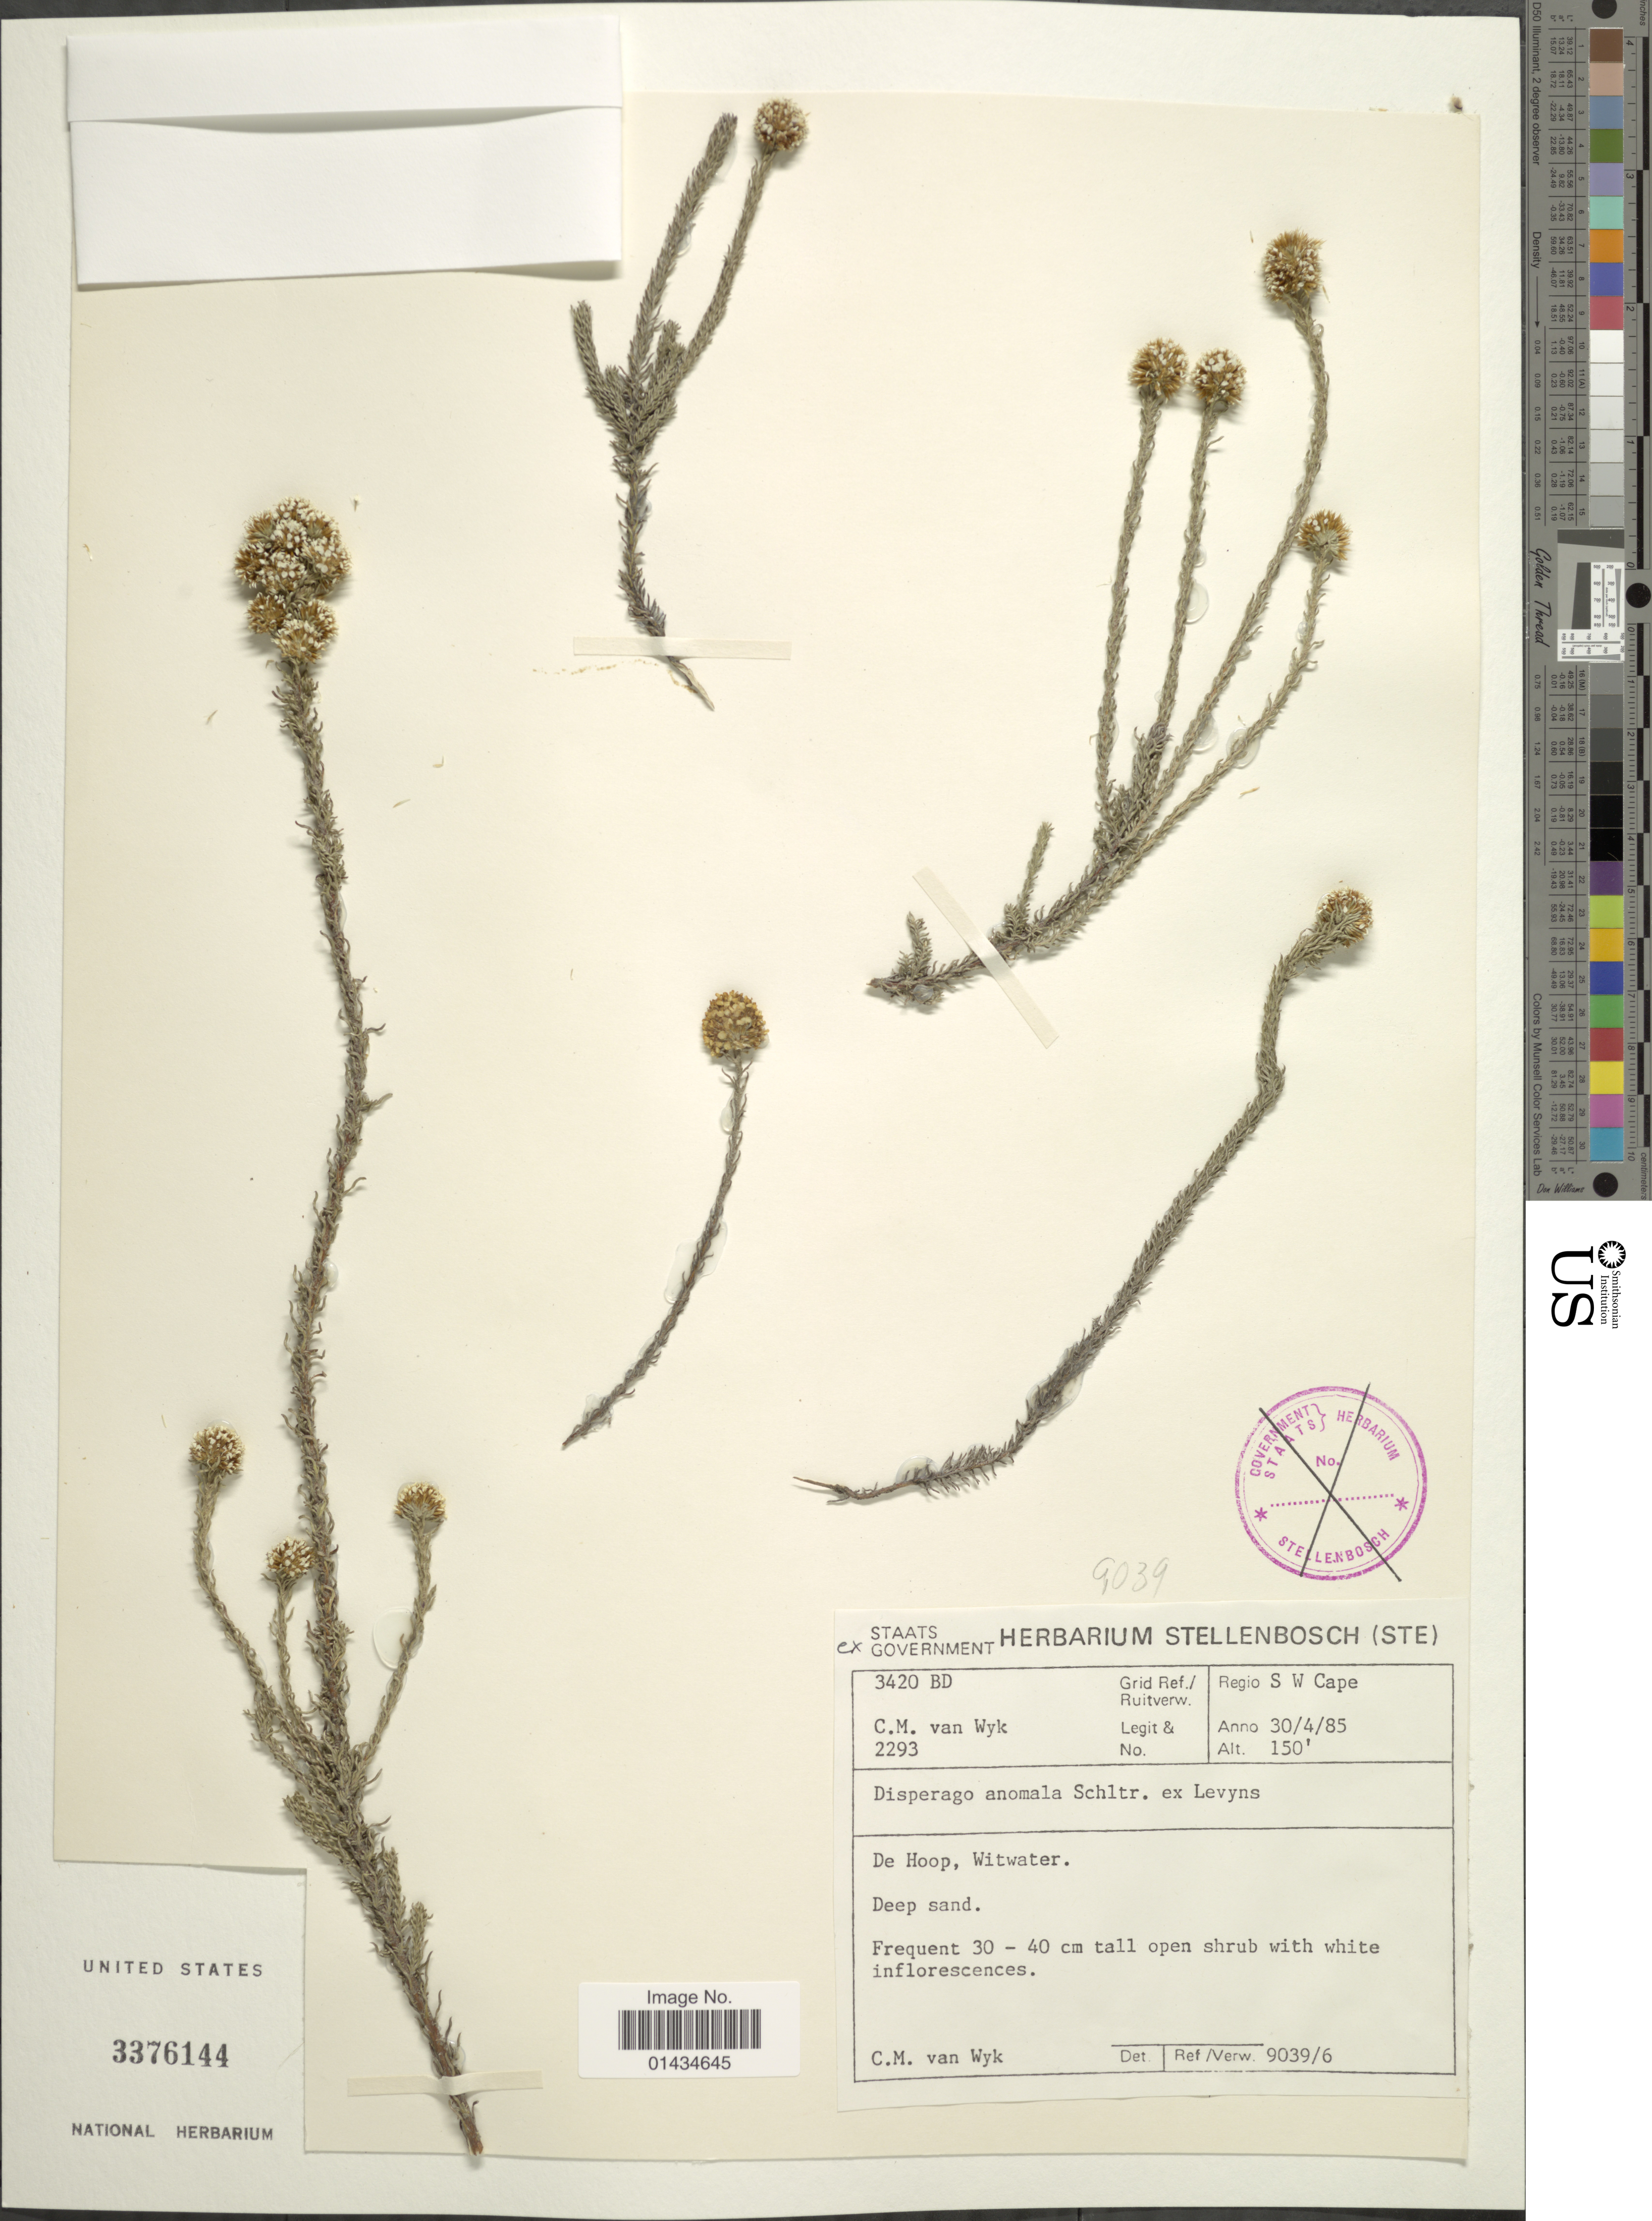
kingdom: Plantae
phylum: Tracheophyta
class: Magnoliopsida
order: Asterales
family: Asteraceae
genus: Disparago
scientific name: Disparago anomala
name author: Schltr. ex Levyns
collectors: C. Van Wyk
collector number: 2293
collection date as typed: Transcribed d/m/y: 30/4/85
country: South Africa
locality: Regio S W Capem De Hoop, Witwaterm deep sand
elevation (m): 46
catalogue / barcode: US 3376144